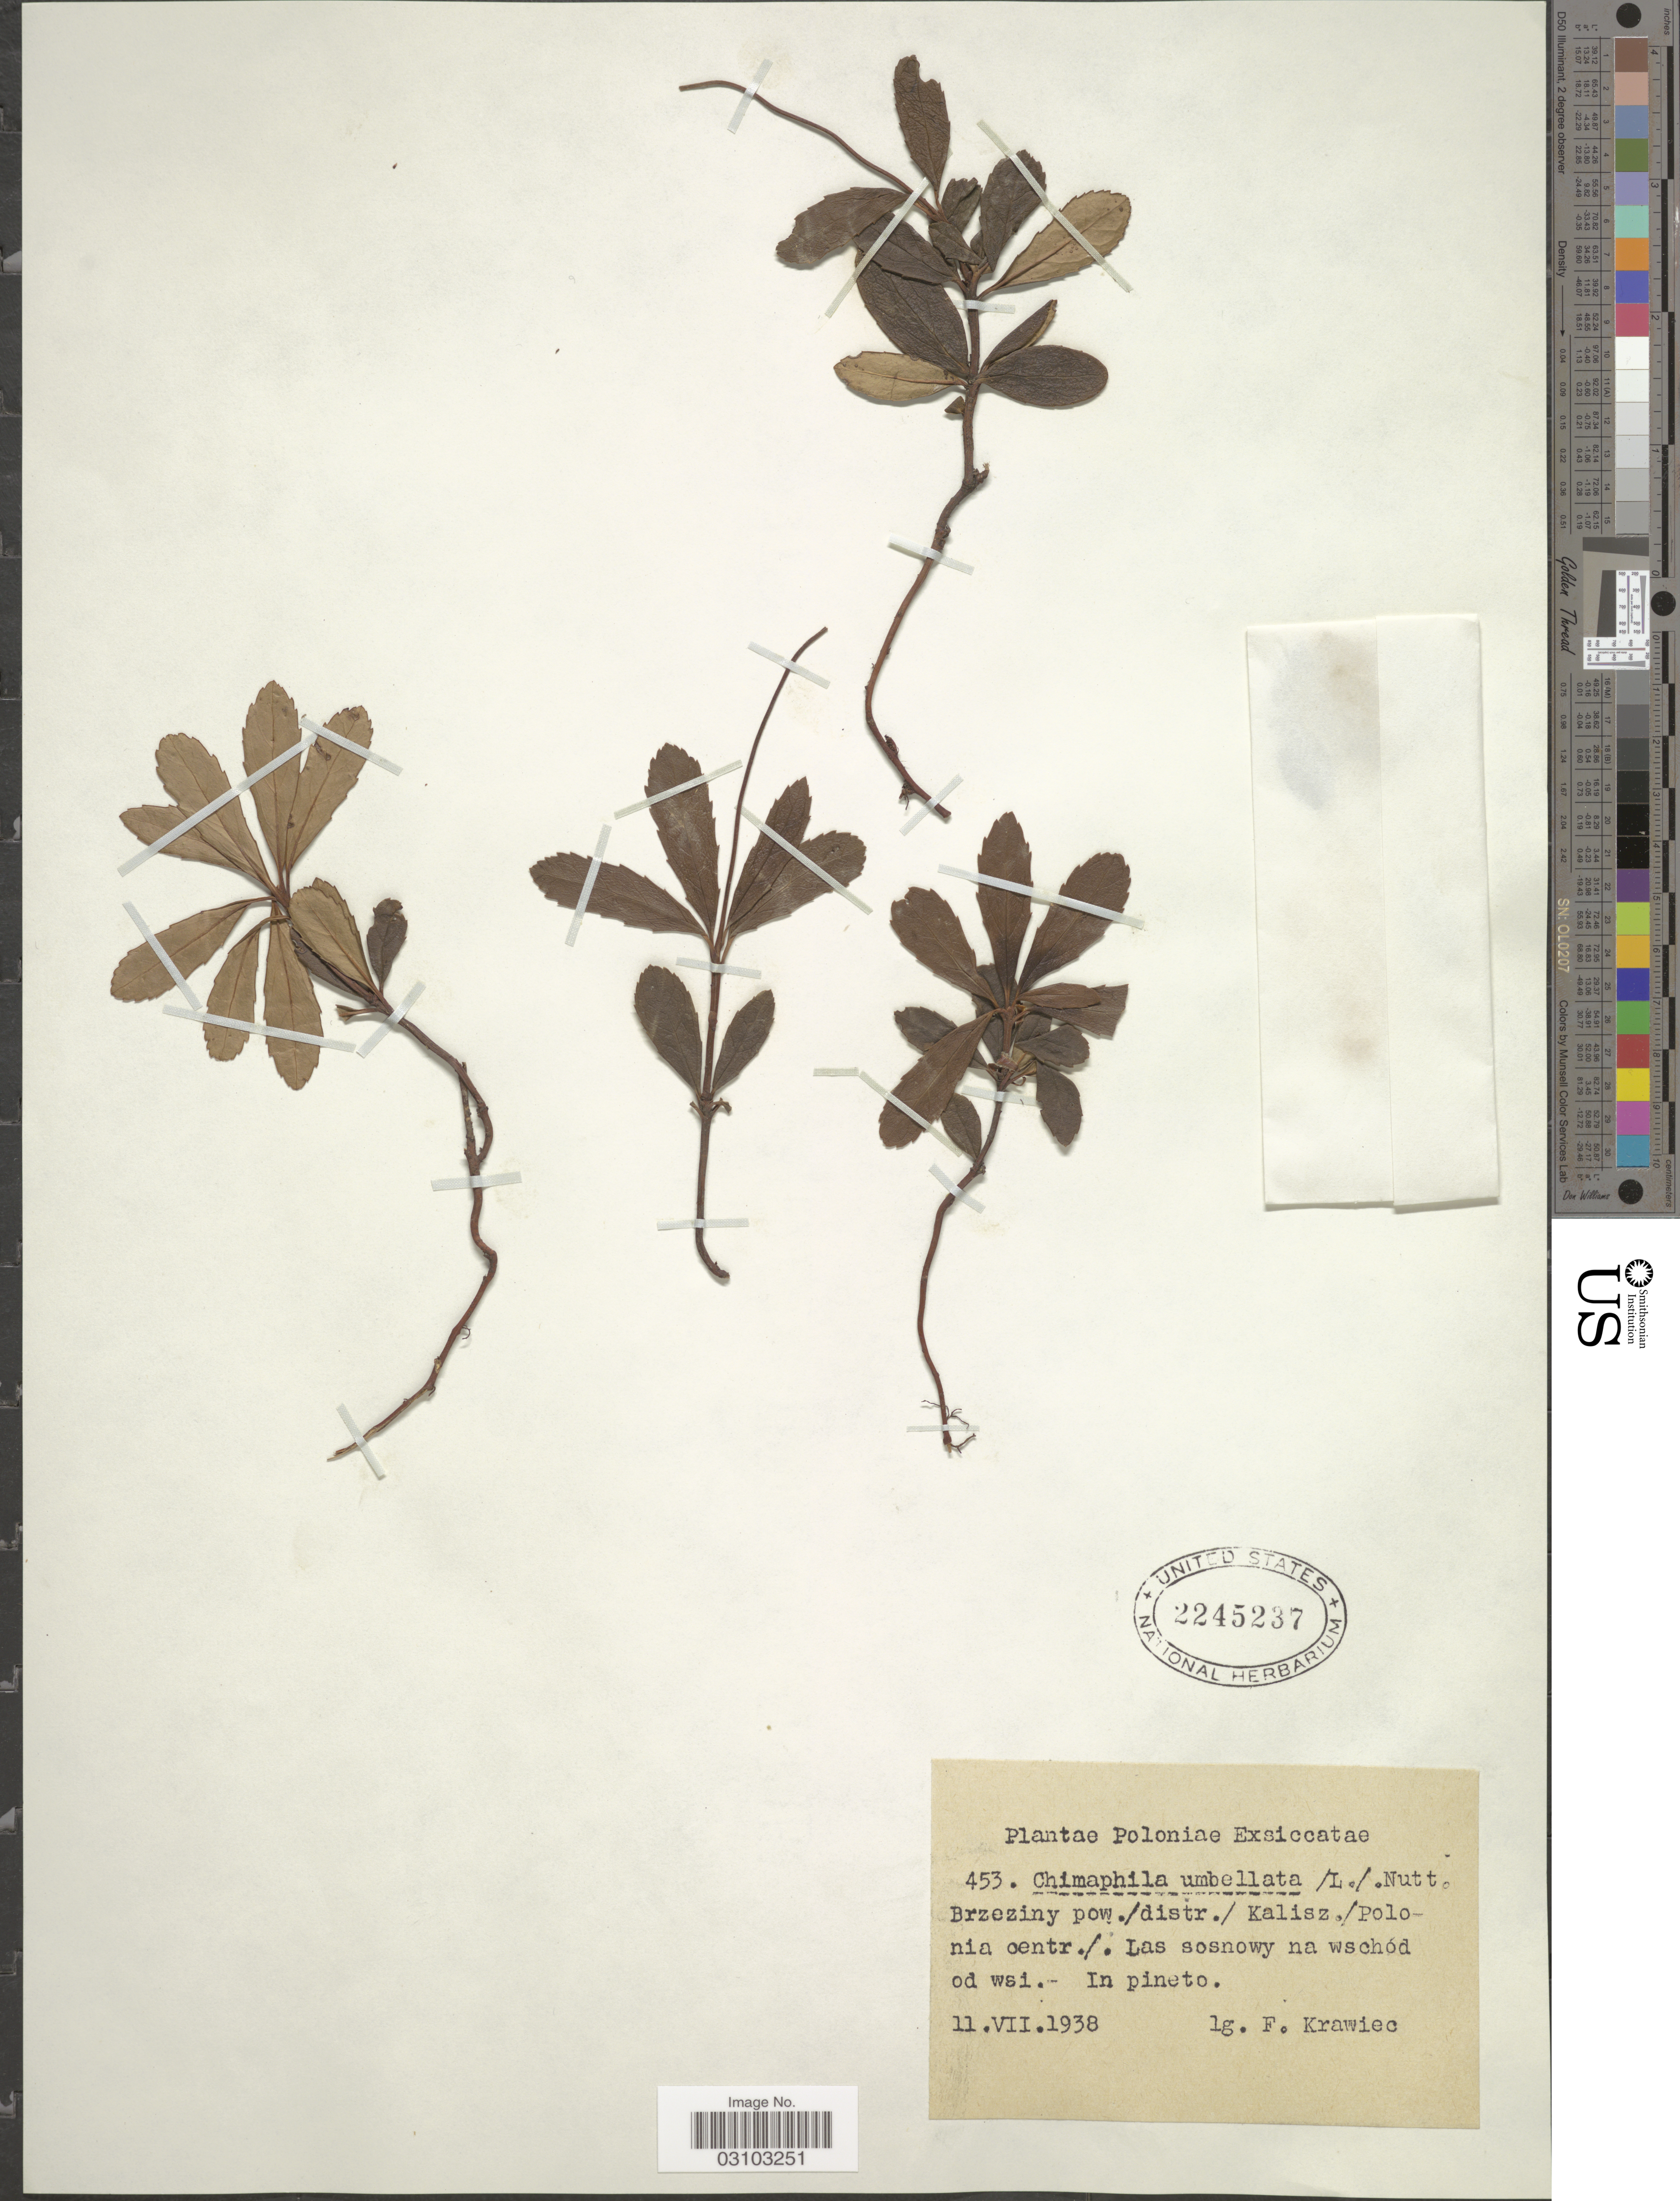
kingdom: Plantae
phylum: Tracheophyta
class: Magnoliopsida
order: Ericales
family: Ericaceae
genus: Chimaphila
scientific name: Chimaphila umbellata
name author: (L.) W.P.C. Barton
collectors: F. Krawiec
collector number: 453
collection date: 1938-07-11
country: Poland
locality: Brzeziny pow./distr./Kalisz./Polonia centr./. Las sosnowy na wschod od wsi.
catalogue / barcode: US 2245237